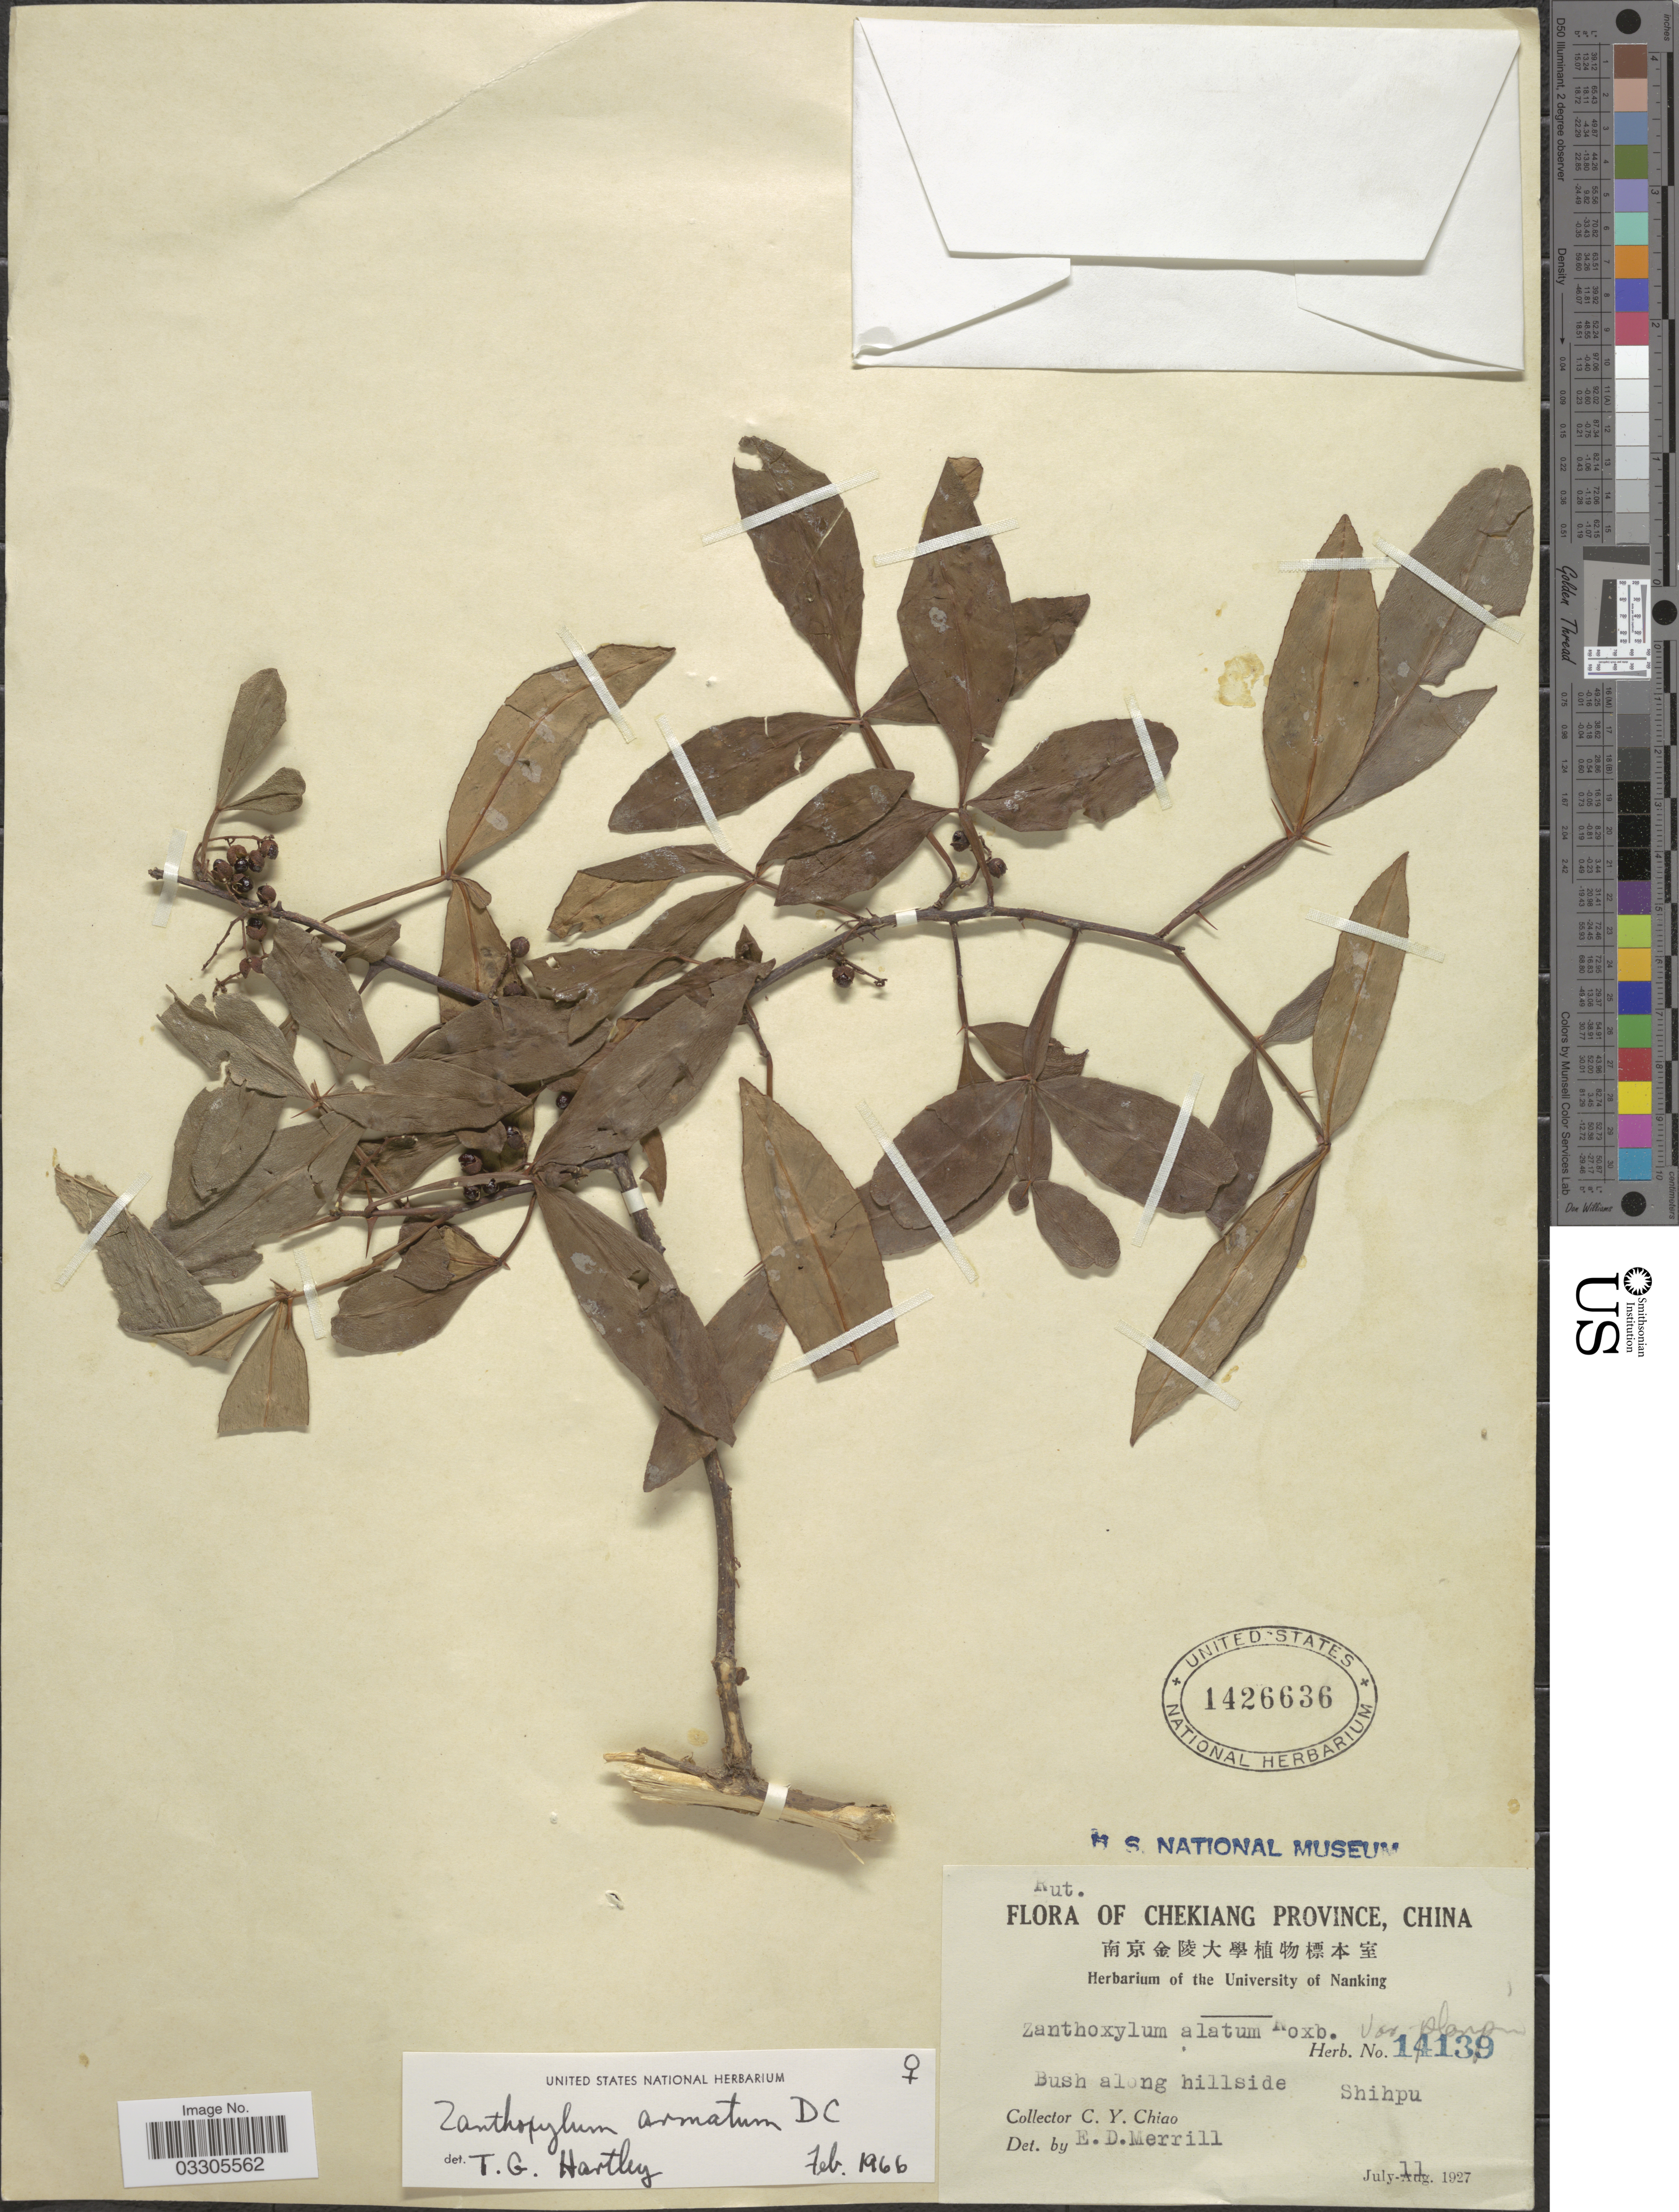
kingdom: Plantae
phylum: Tracheophyta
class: Magnoliopsida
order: Sapindales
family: Rutaceae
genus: Zanthoxylum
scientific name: Zanthoxylum armatum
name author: DC.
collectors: C. Y. Chiao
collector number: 14139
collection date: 1927-08-11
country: China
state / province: Zhejiang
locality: Chekiang Province, Shihpu.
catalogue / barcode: US 1426636